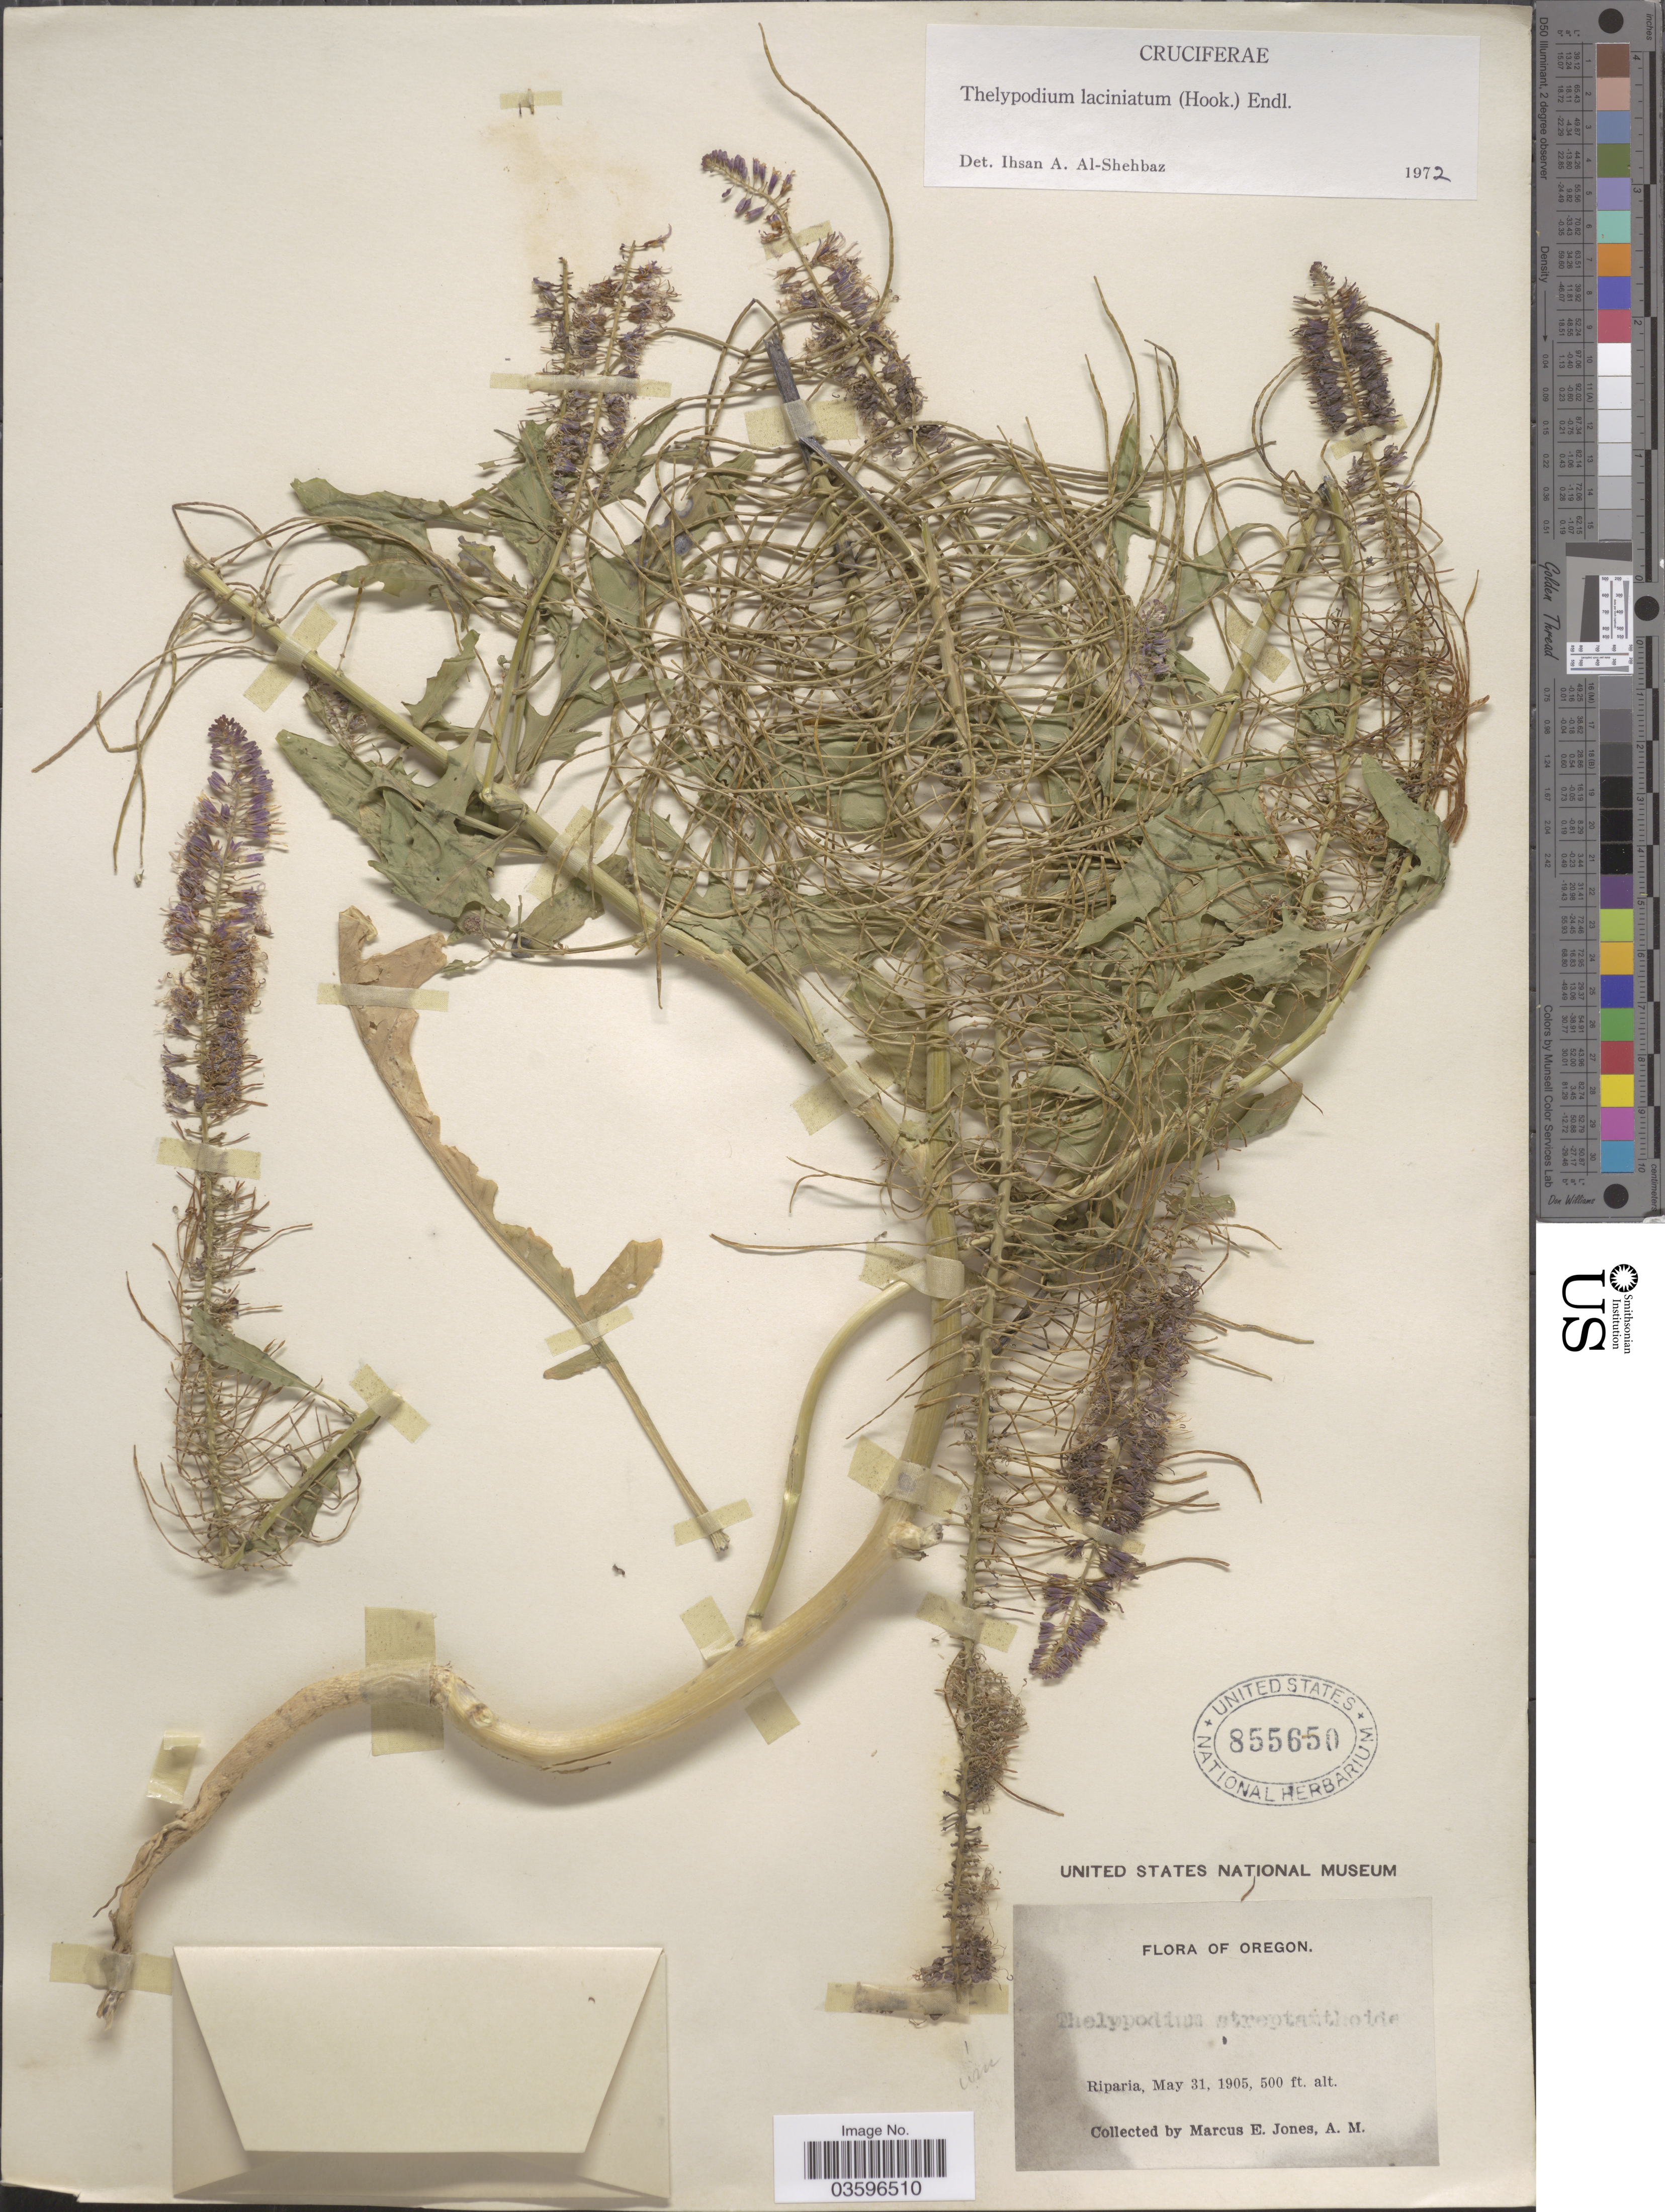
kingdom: Plantae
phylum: Tracheophyta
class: Magnoliopsida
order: Brassicales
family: Brassicaceae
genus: Thelypodium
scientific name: Thelypodium laciniatum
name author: (Hook.) Endl.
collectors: M. E. Jones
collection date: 1905-05-31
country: United States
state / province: Oregon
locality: Riparia.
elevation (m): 152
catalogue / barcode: US 855650